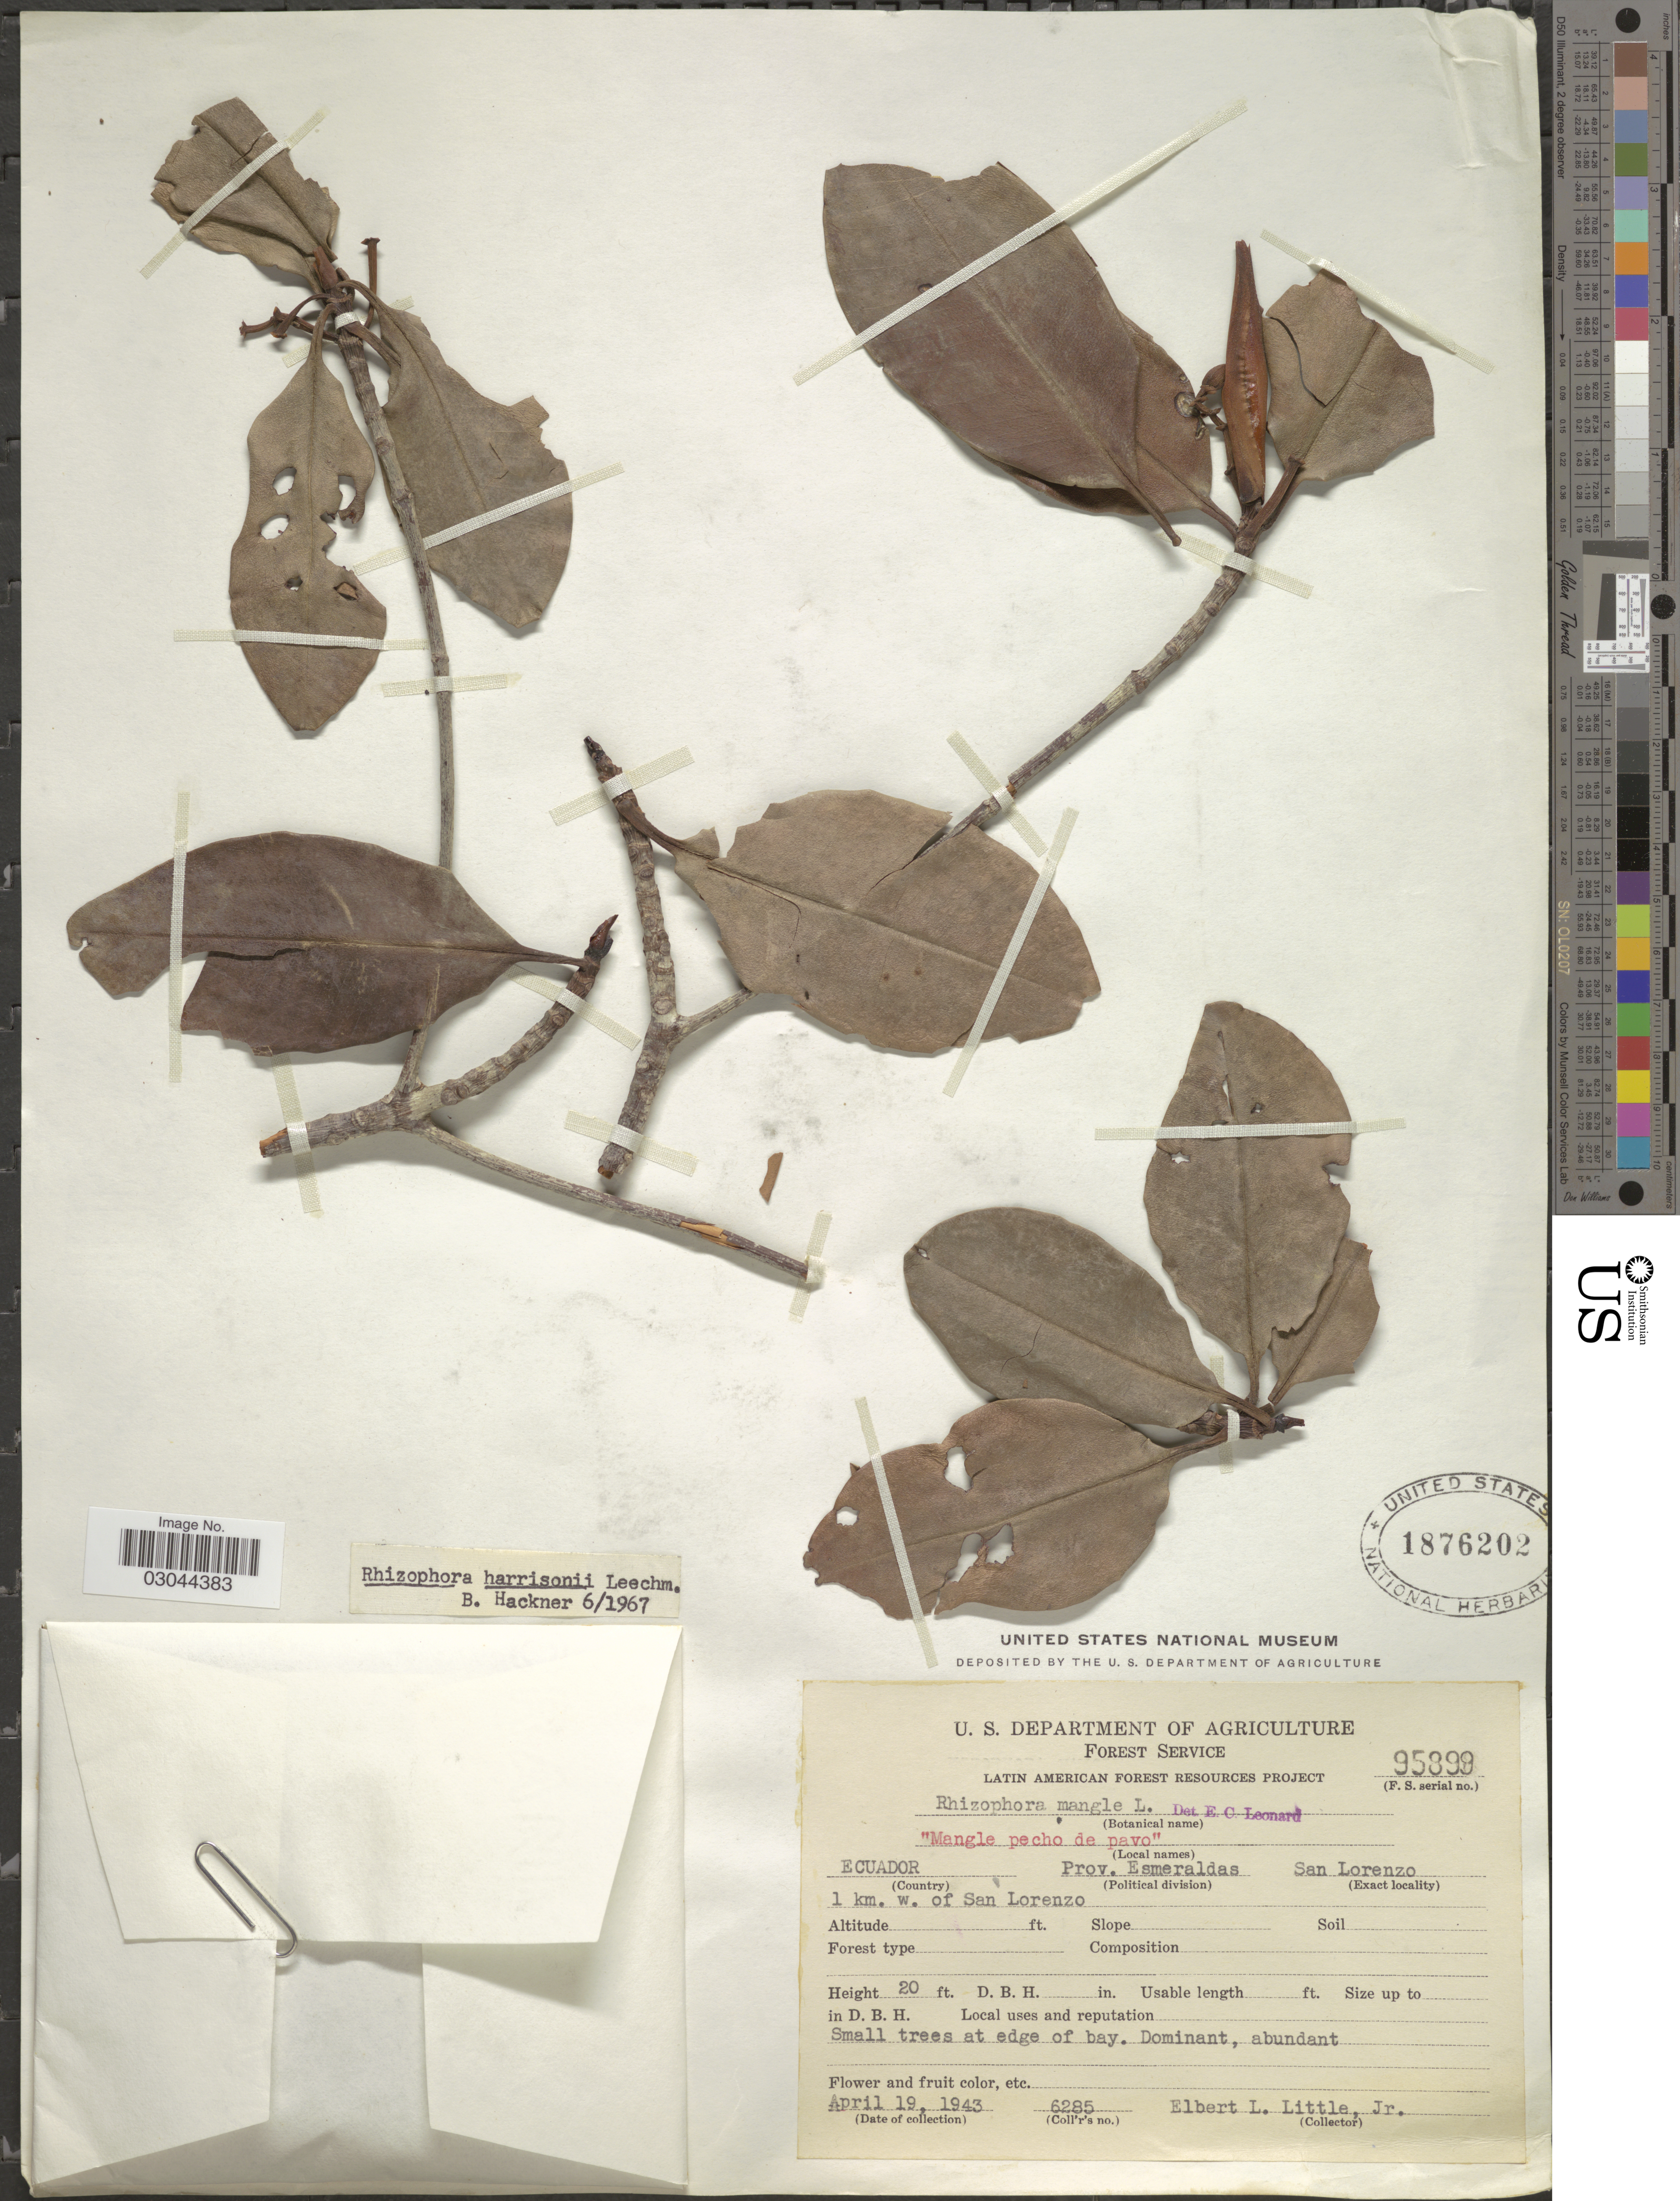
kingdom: Plantae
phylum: Tracheophyta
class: Magnoliopsida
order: Malpighiales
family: Rhizophoraceae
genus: Rhizophora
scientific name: Rhizophora harrisonii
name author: Leechm.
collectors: E. L. Little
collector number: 6285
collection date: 1943-04-19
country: Ecuador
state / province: Esmeraldas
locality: Prov. Esmeraldas. San Lorenzo. 1 km. w. of San Lorenzo.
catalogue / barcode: US 1876202